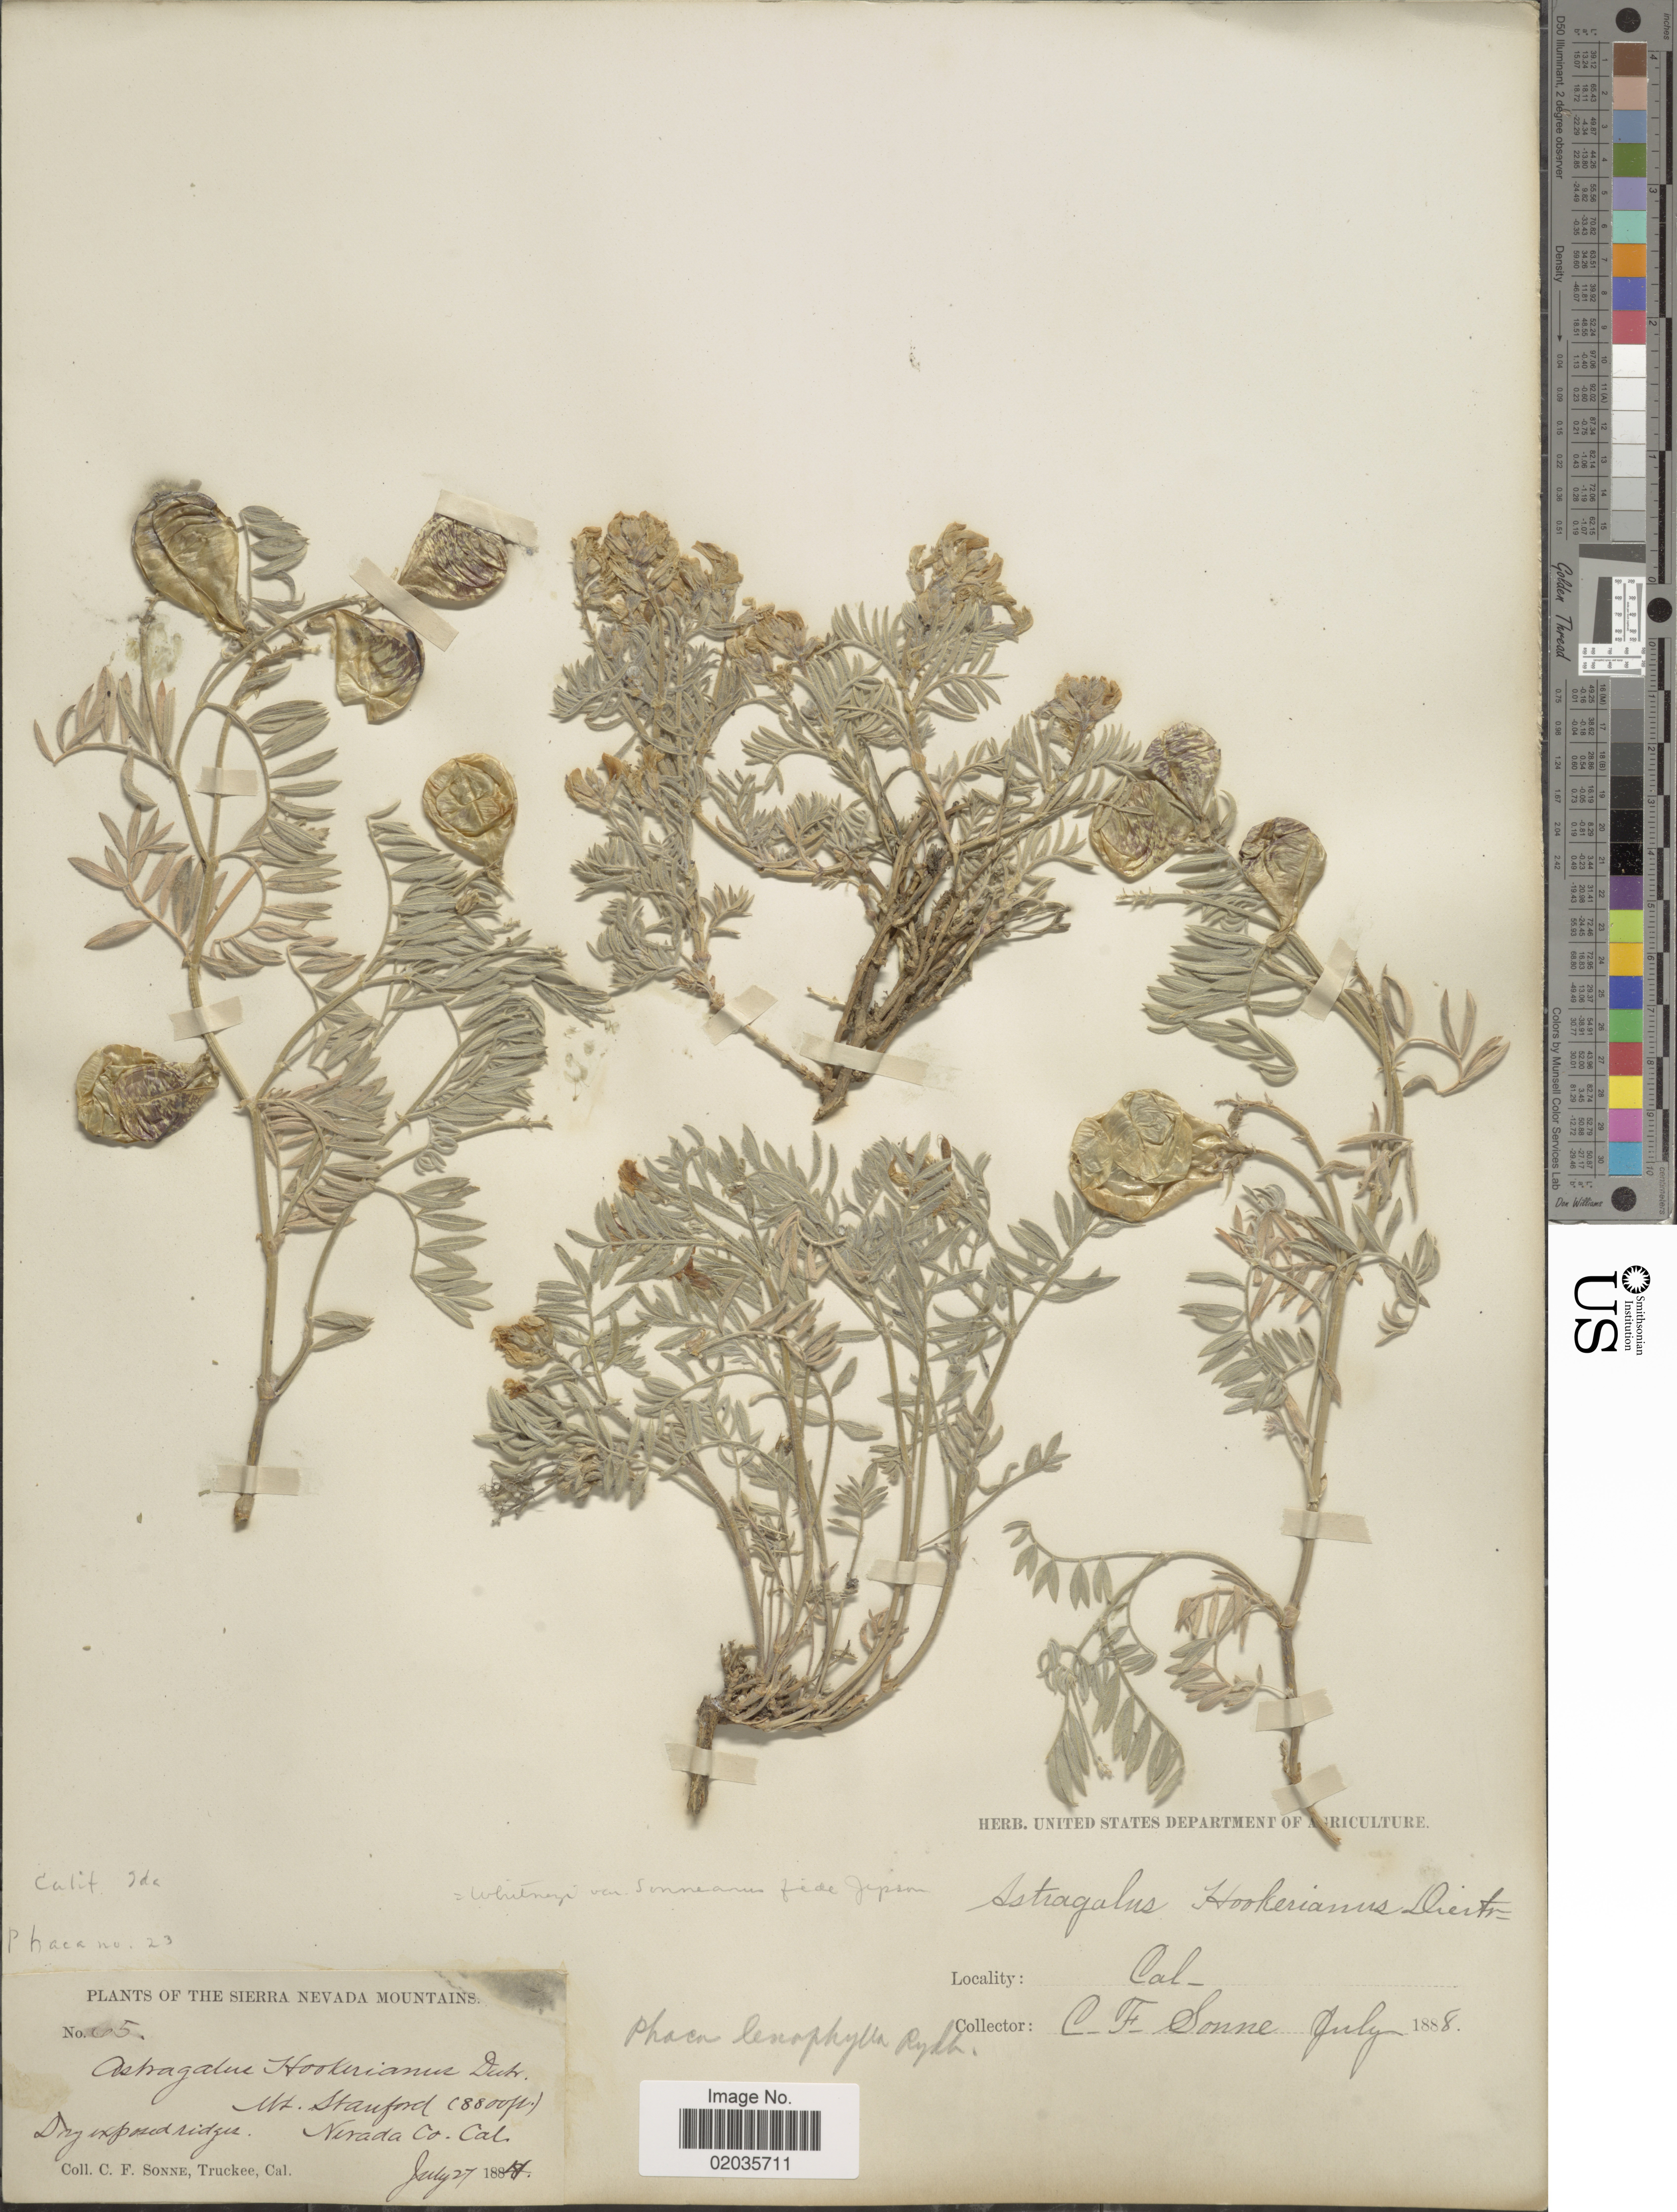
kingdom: Plantae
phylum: Tracheophyta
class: Magnoliopsida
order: Fabales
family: Fabaceae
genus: Astragalus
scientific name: Astragalus whitneyi var. sonneanus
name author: (Greene) Jeps.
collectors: C. Sonne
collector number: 65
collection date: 1888-07-27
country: United States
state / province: California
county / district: Nevada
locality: Mt. Stanford, dry exposed ridge, Nevada Co.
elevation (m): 2682